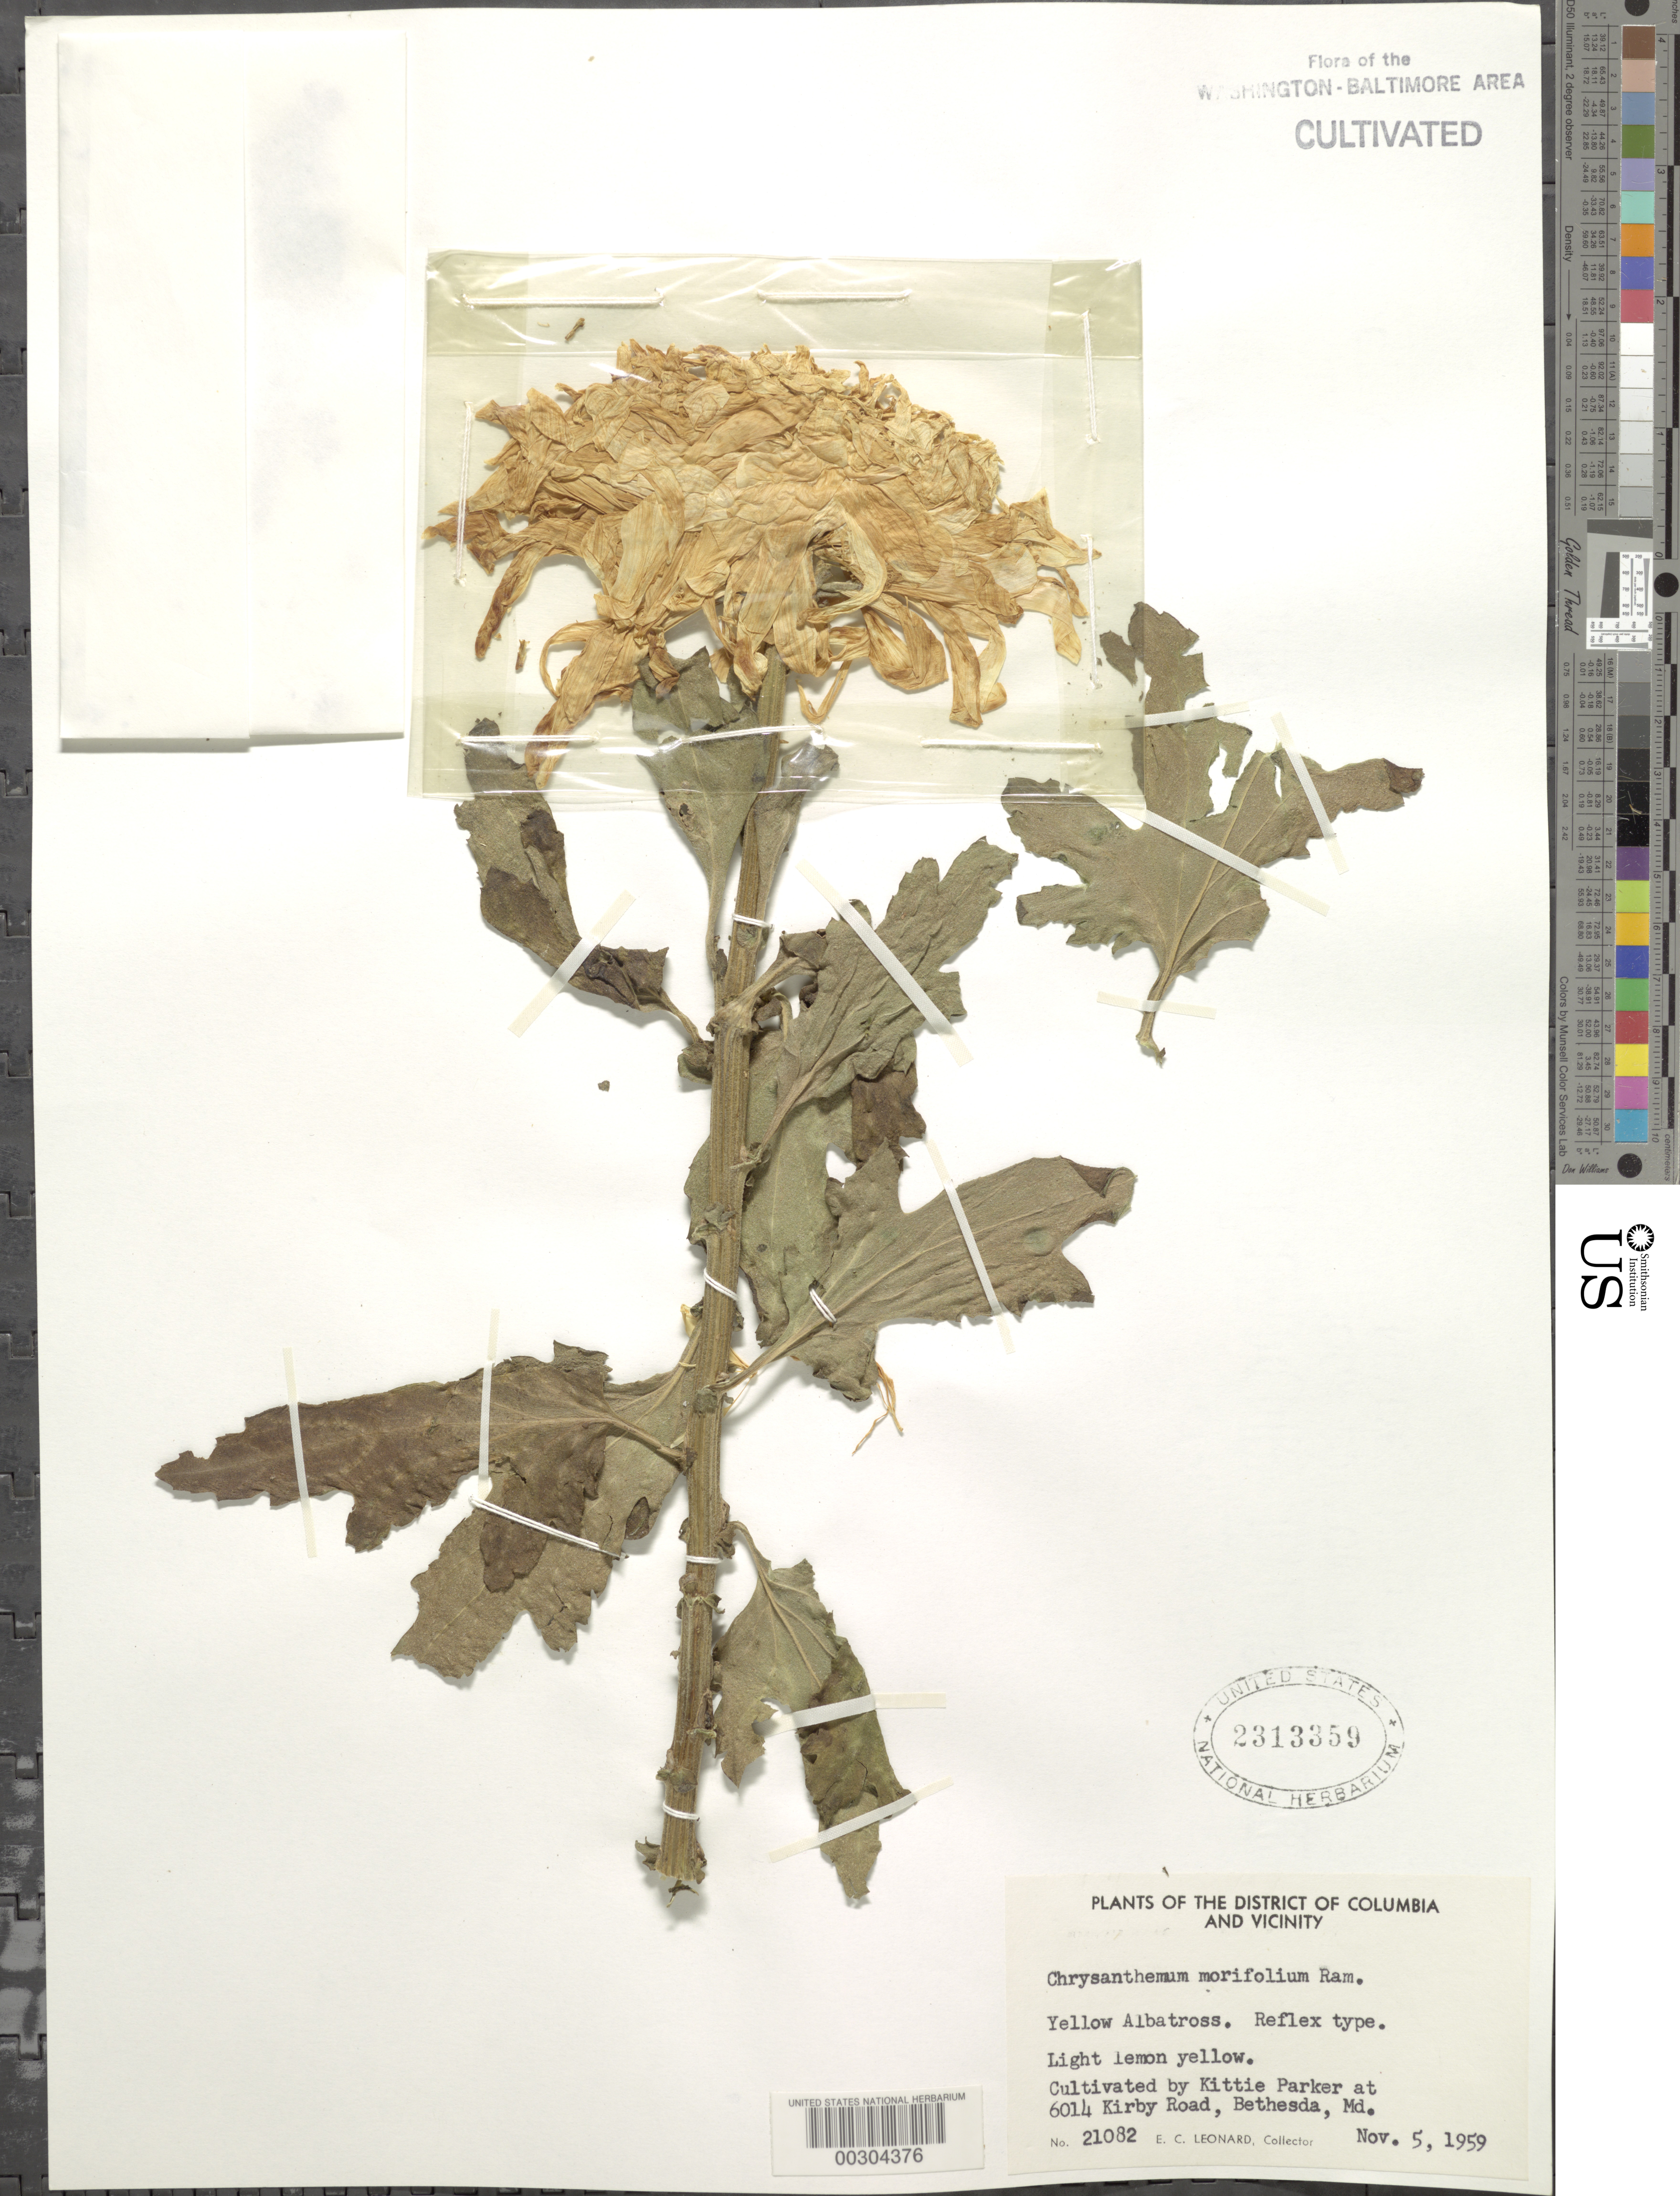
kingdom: Plantae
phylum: Tracheophyta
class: Magnoliopsida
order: Asterales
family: Asteraceae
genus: Chrysanthemum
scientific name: Chrysanthemum morifolium 'Yellow Albatross'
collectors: E. C. Leonard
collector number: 21082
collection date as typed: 05 Nov 1959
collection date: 1959-11-05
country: United States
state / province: Maryland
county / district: Montgomery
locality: Bethesda, 6014 Kirby Rd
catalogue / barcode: US 2313359